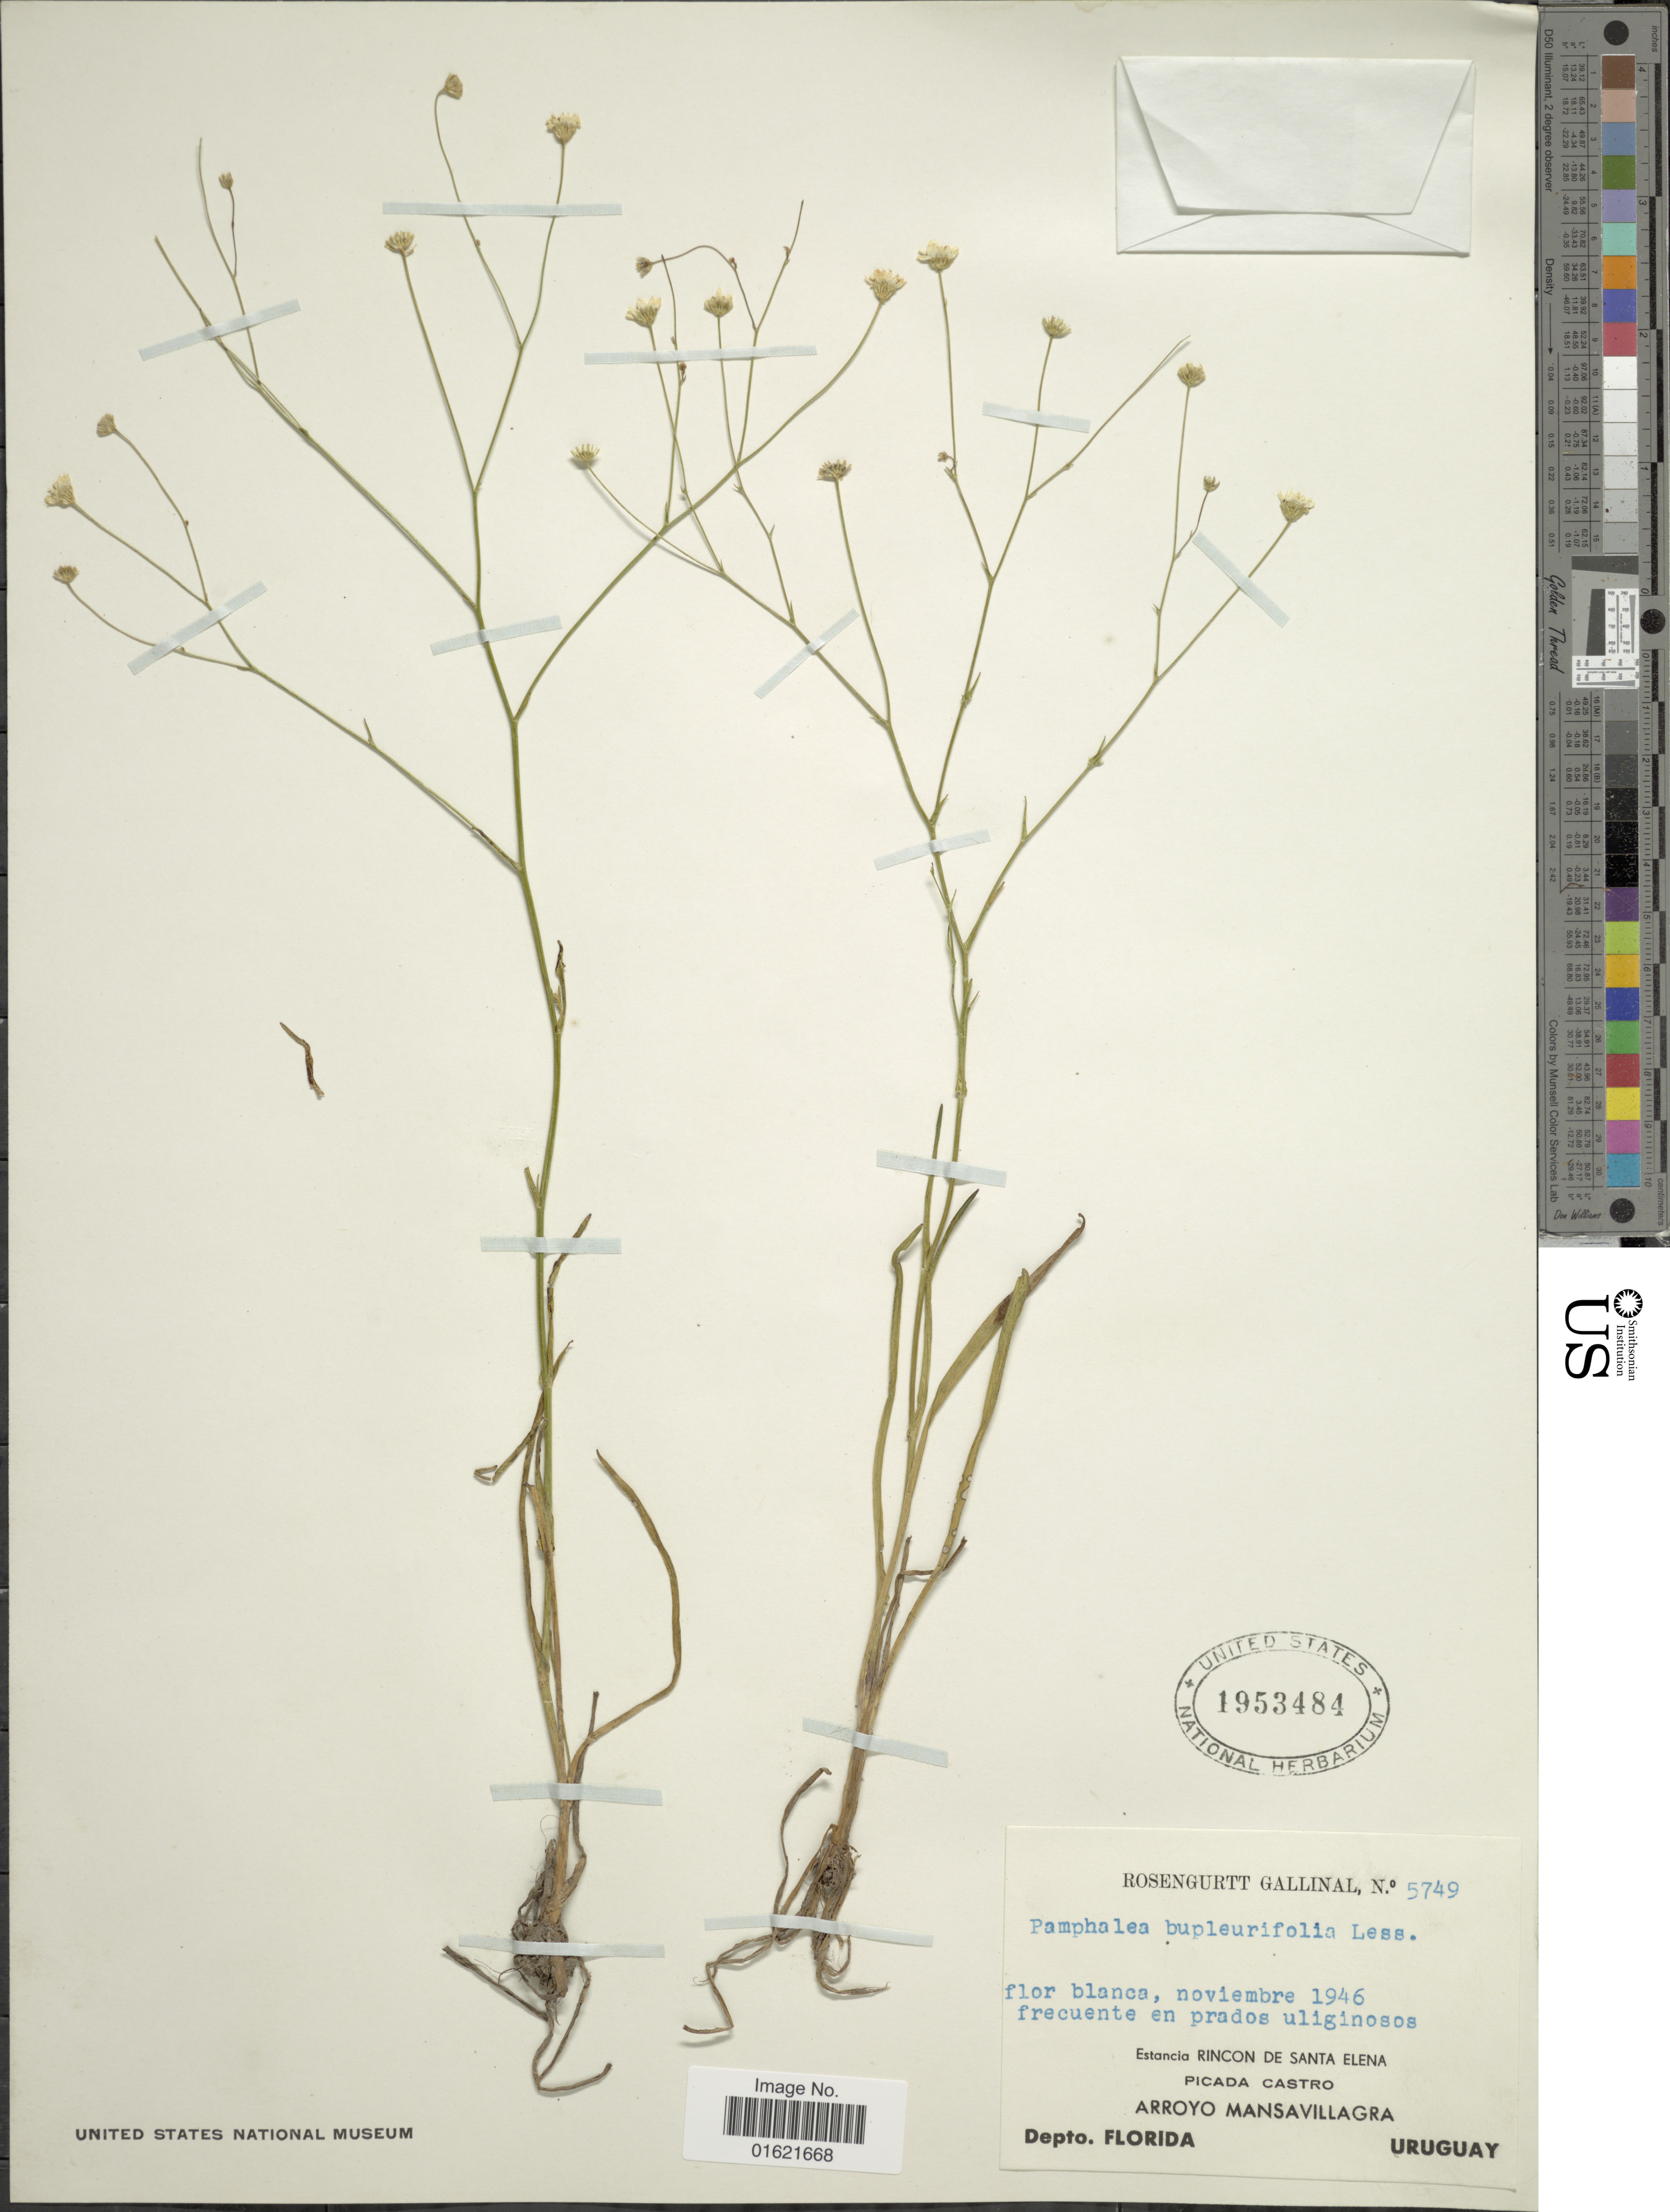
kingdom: Plantae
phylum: Tracheophyta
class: Magnoliopsida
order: Asterales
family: Asteraceae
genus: Panphalea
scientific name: Panphalea bupleurifolia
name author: Less.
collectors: R. Gallinal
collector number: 5749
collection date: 1946-11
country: Uruguay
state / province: Florida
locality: Estancia Rincon De Santa Elena, Picada Castro. Arroyo Mansavillagra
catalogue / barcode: US 1953484